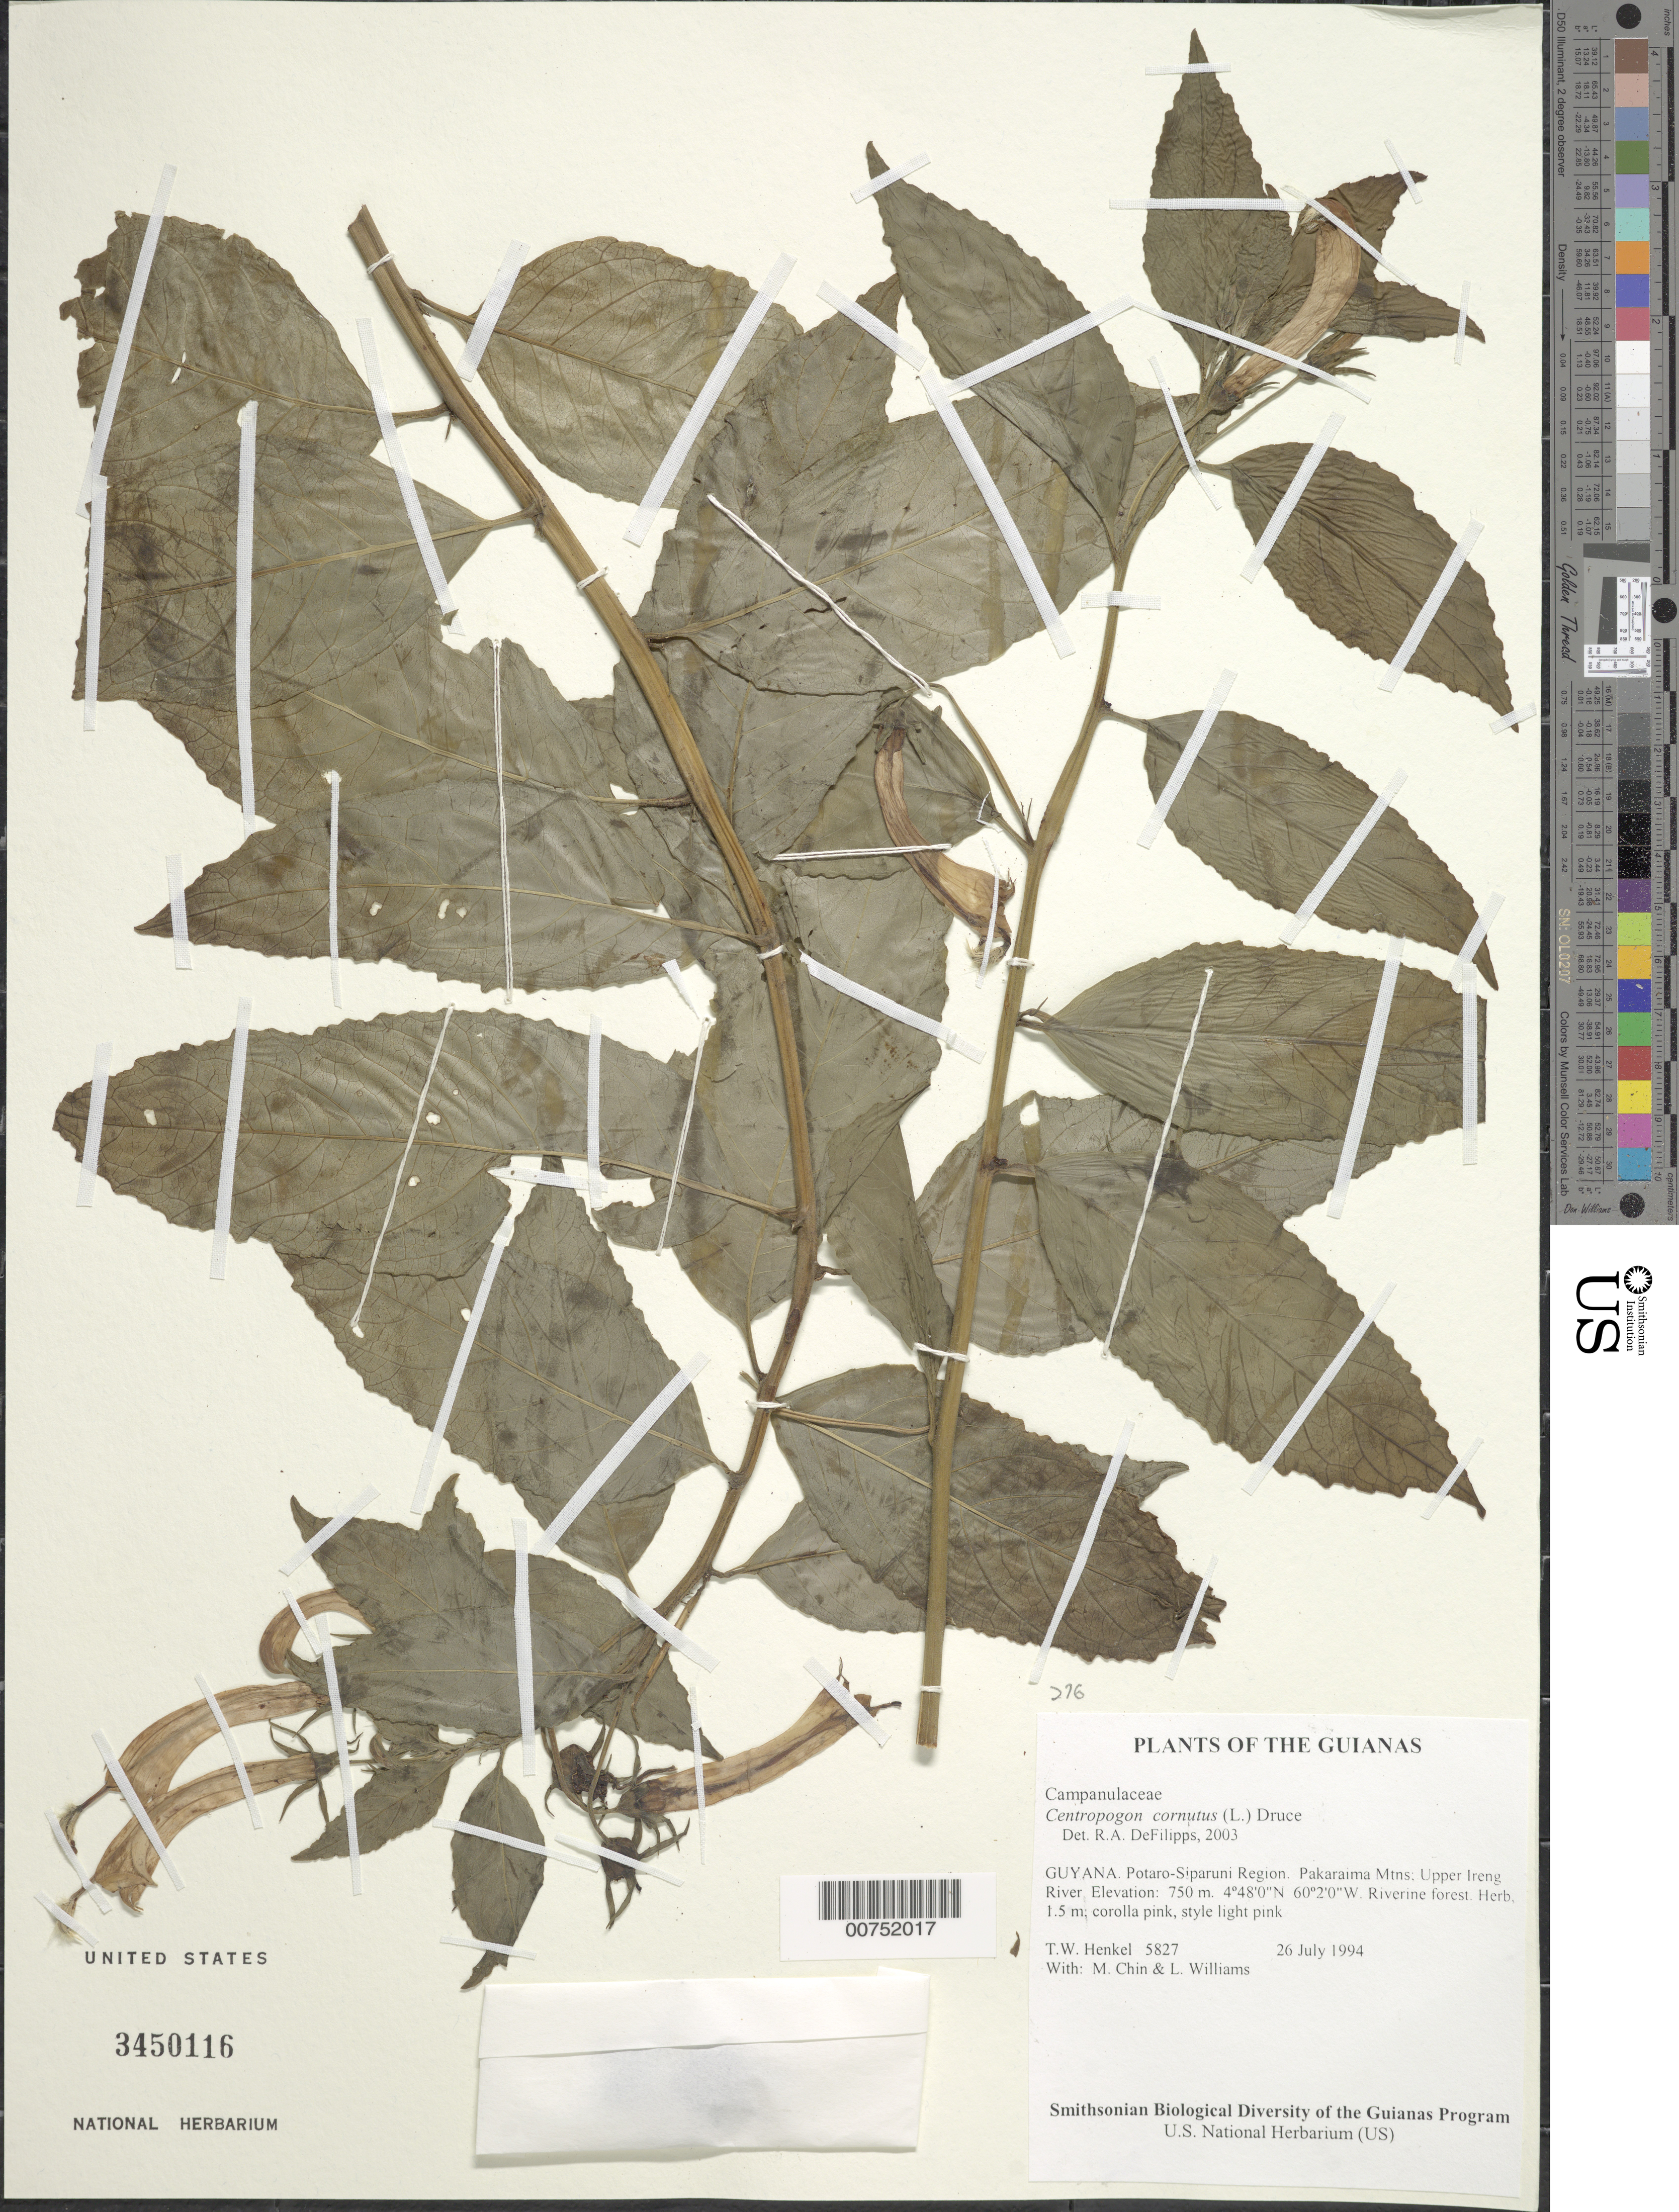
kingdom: Plantae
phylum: Tracheophyta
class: Magnoliopsida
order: Asterales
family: Campanulaceae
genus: Centropogon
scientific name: Centropogon cornutus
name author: (L.) Druce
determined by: DeFilipps, R. A.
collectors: T. Henkel, M. Chin & L. Williams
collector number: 5827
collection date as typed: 26 July 1994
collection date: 1994-07-26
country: Guyana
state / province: Potaro-Siparuni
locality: Pakaraima Mtns; Upper Ireng River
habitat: Riverine forest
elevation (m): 750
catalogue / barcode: US 3450116